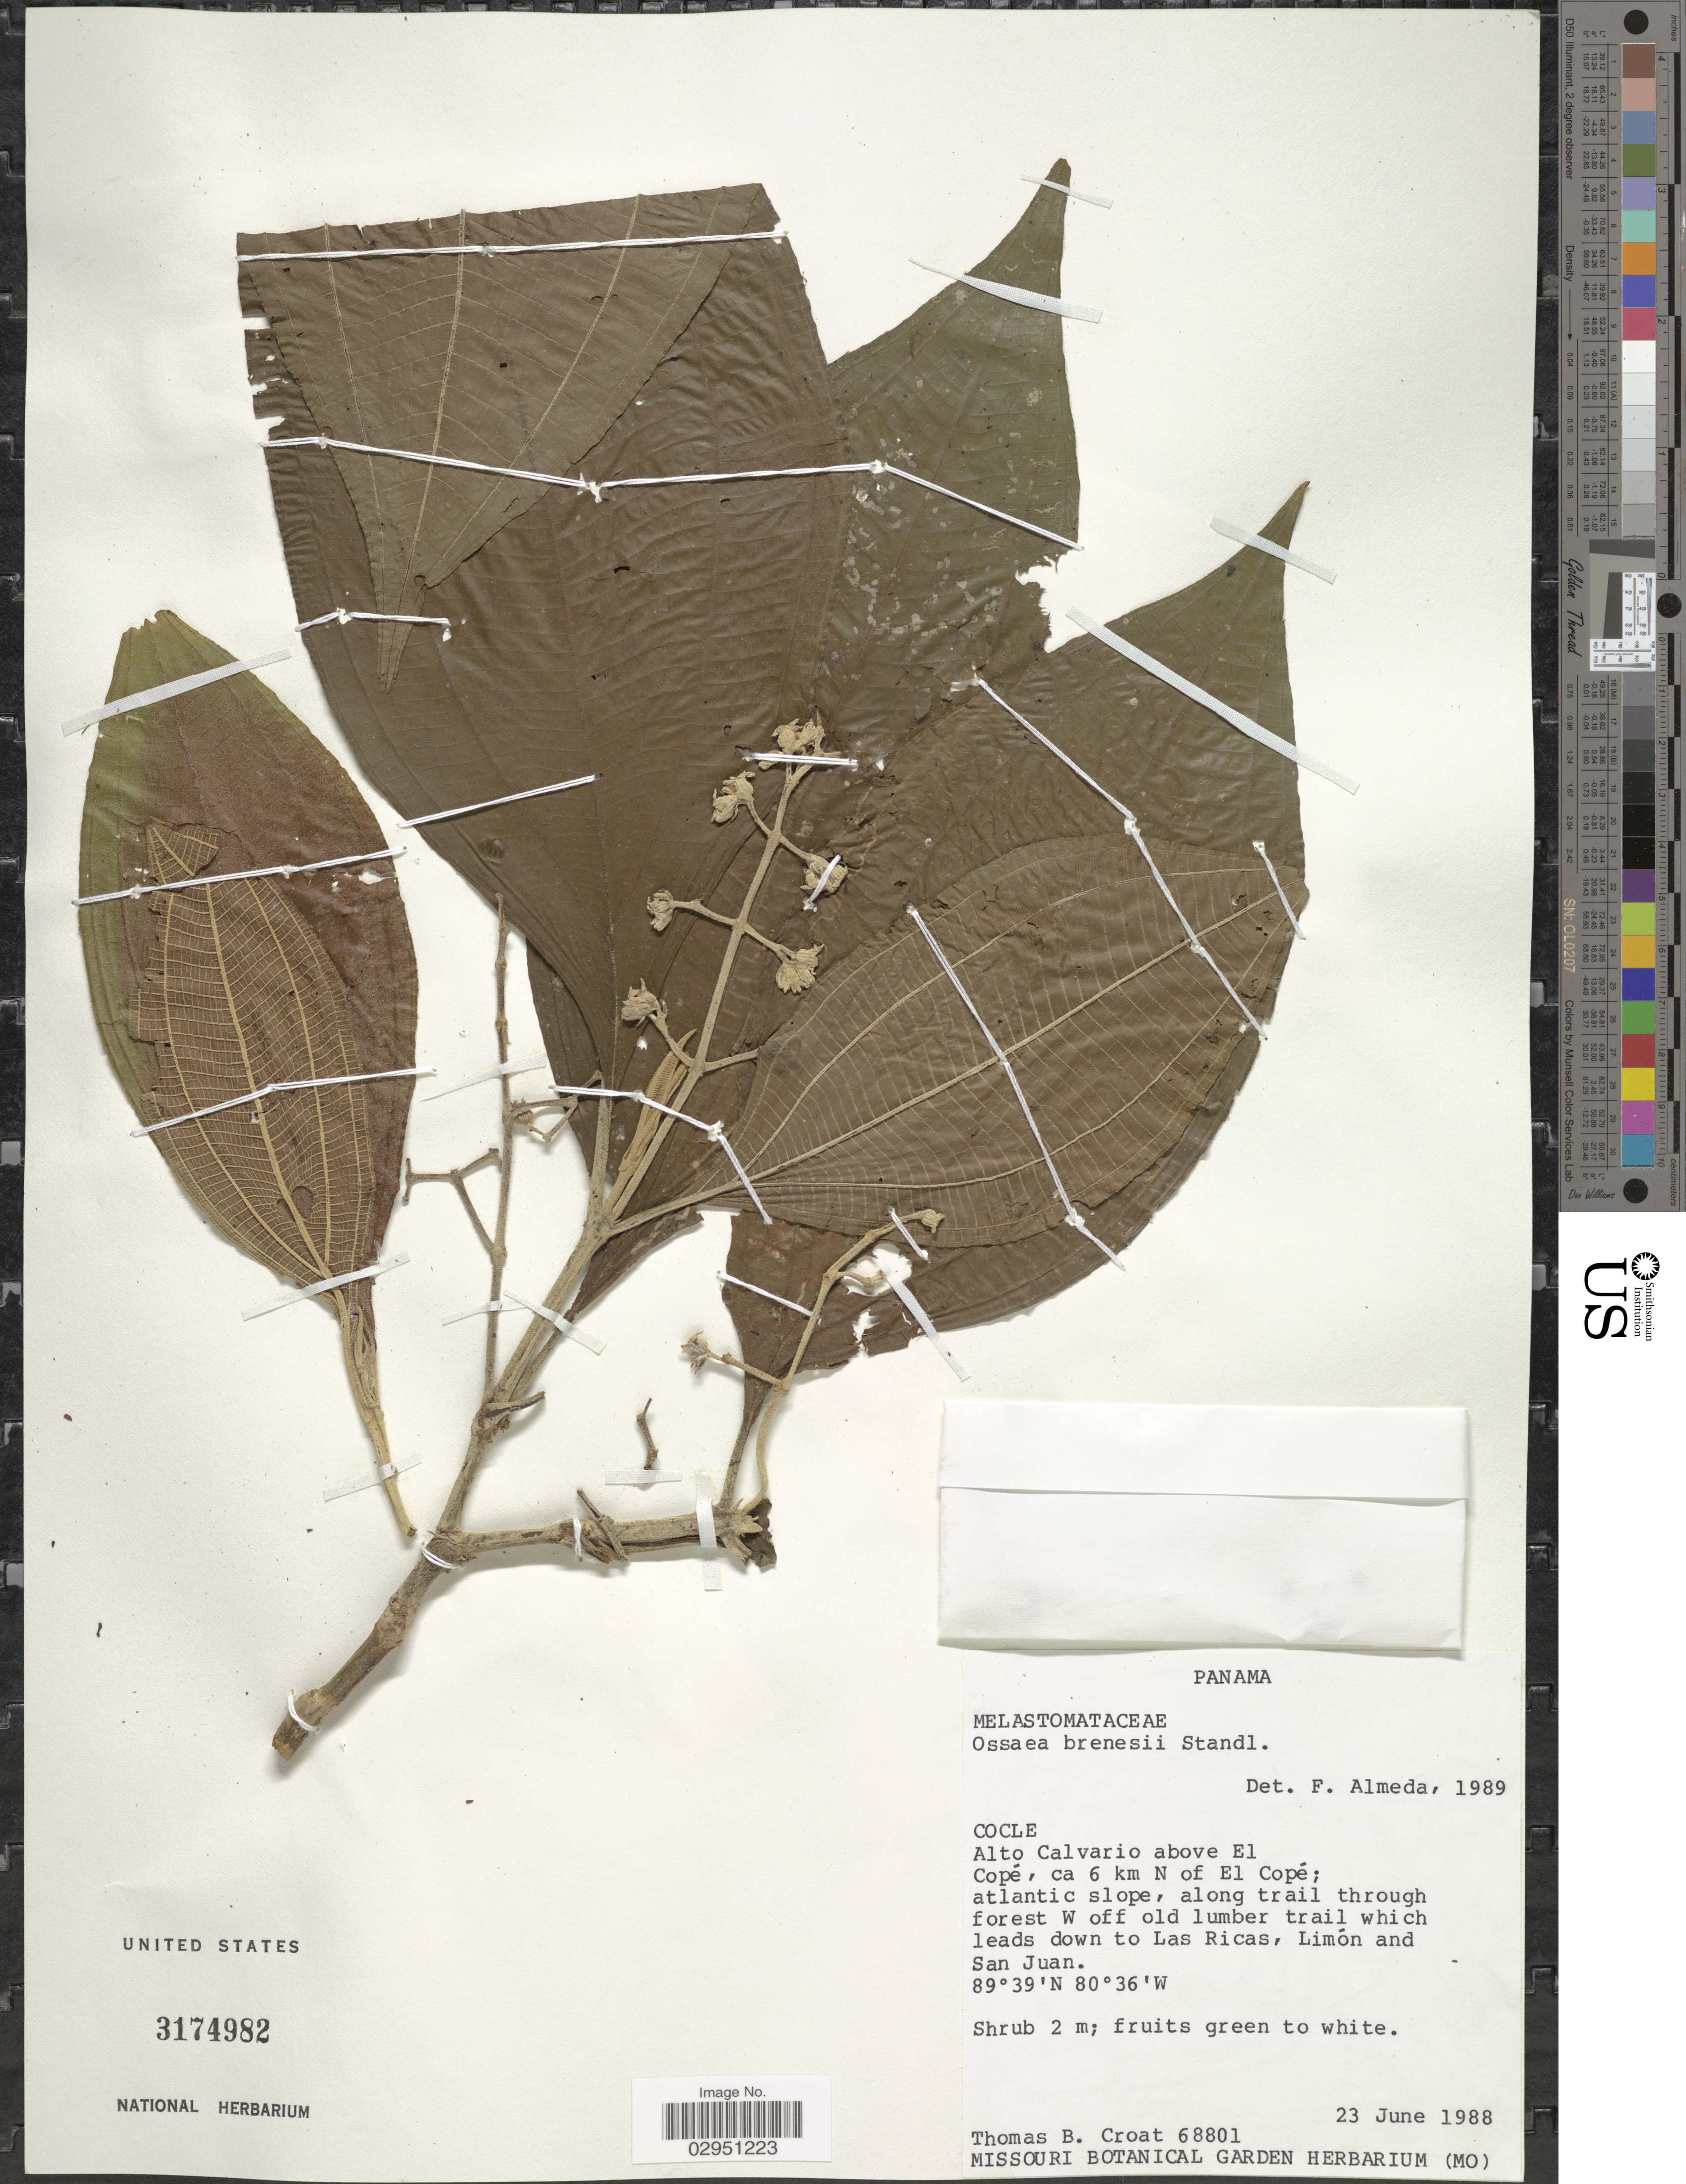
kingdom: Plantae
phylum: Tracheophyta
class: Magnoliopsida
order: Myrtales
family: Melastomataceae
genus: Ossaea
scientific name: Ossaea brenesii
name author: Standl.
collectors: T. B. Croat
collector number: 68801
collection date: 1988-06-23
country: Panama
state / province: Coclé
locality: Alto Calvario above El Copé, ca 6 km N of El Copé; atlantic slope, along trail through forest W off old lumber trail which leads down to Las Ricas, Limón and San Juan.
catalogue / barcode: US 3174982